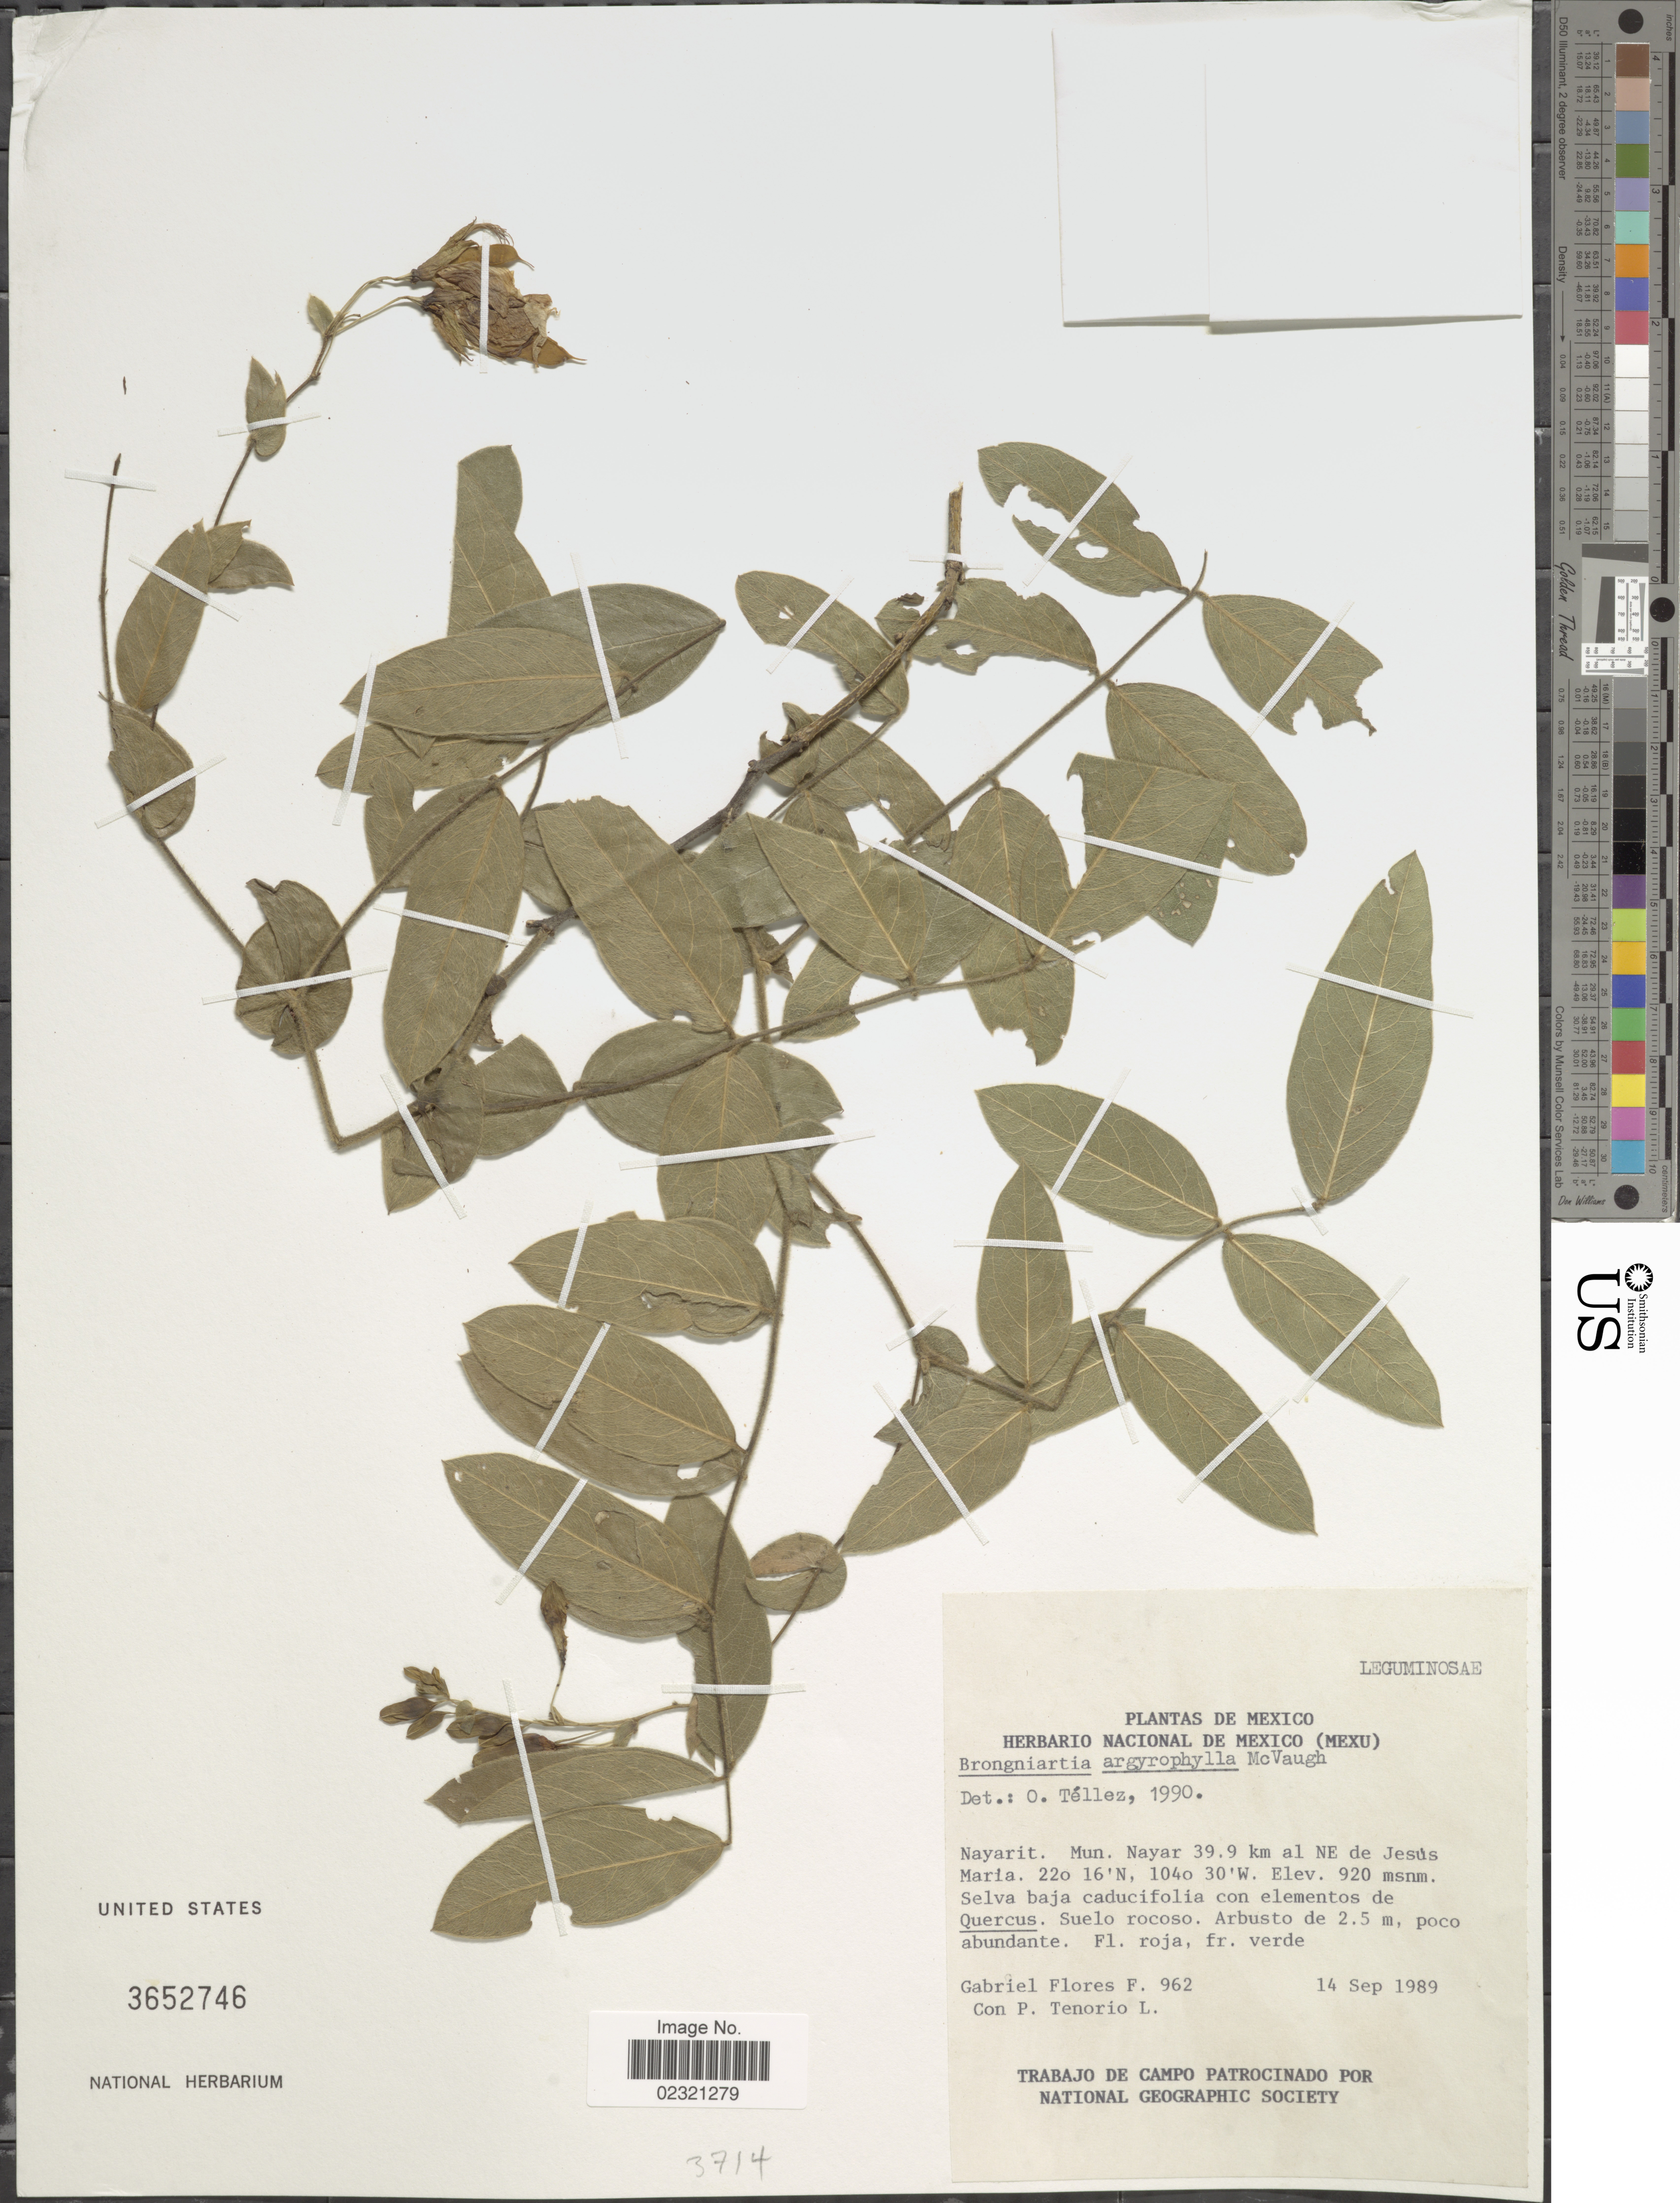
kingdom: Plantae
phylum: Tracheophyta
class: Magnoliopsida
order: Fabales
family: Fabaceae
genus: Brongniartia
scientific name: Brongniartia argyrophylla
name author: McVaugh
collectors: G. Flores F. & P. Tenorio L.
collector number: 962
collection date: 1989-09-14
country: Mexico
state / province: Nayarit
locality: Mun. Nayar 39.9 km al NE de Jesus Maria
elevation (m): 920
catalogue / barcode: US 3652746